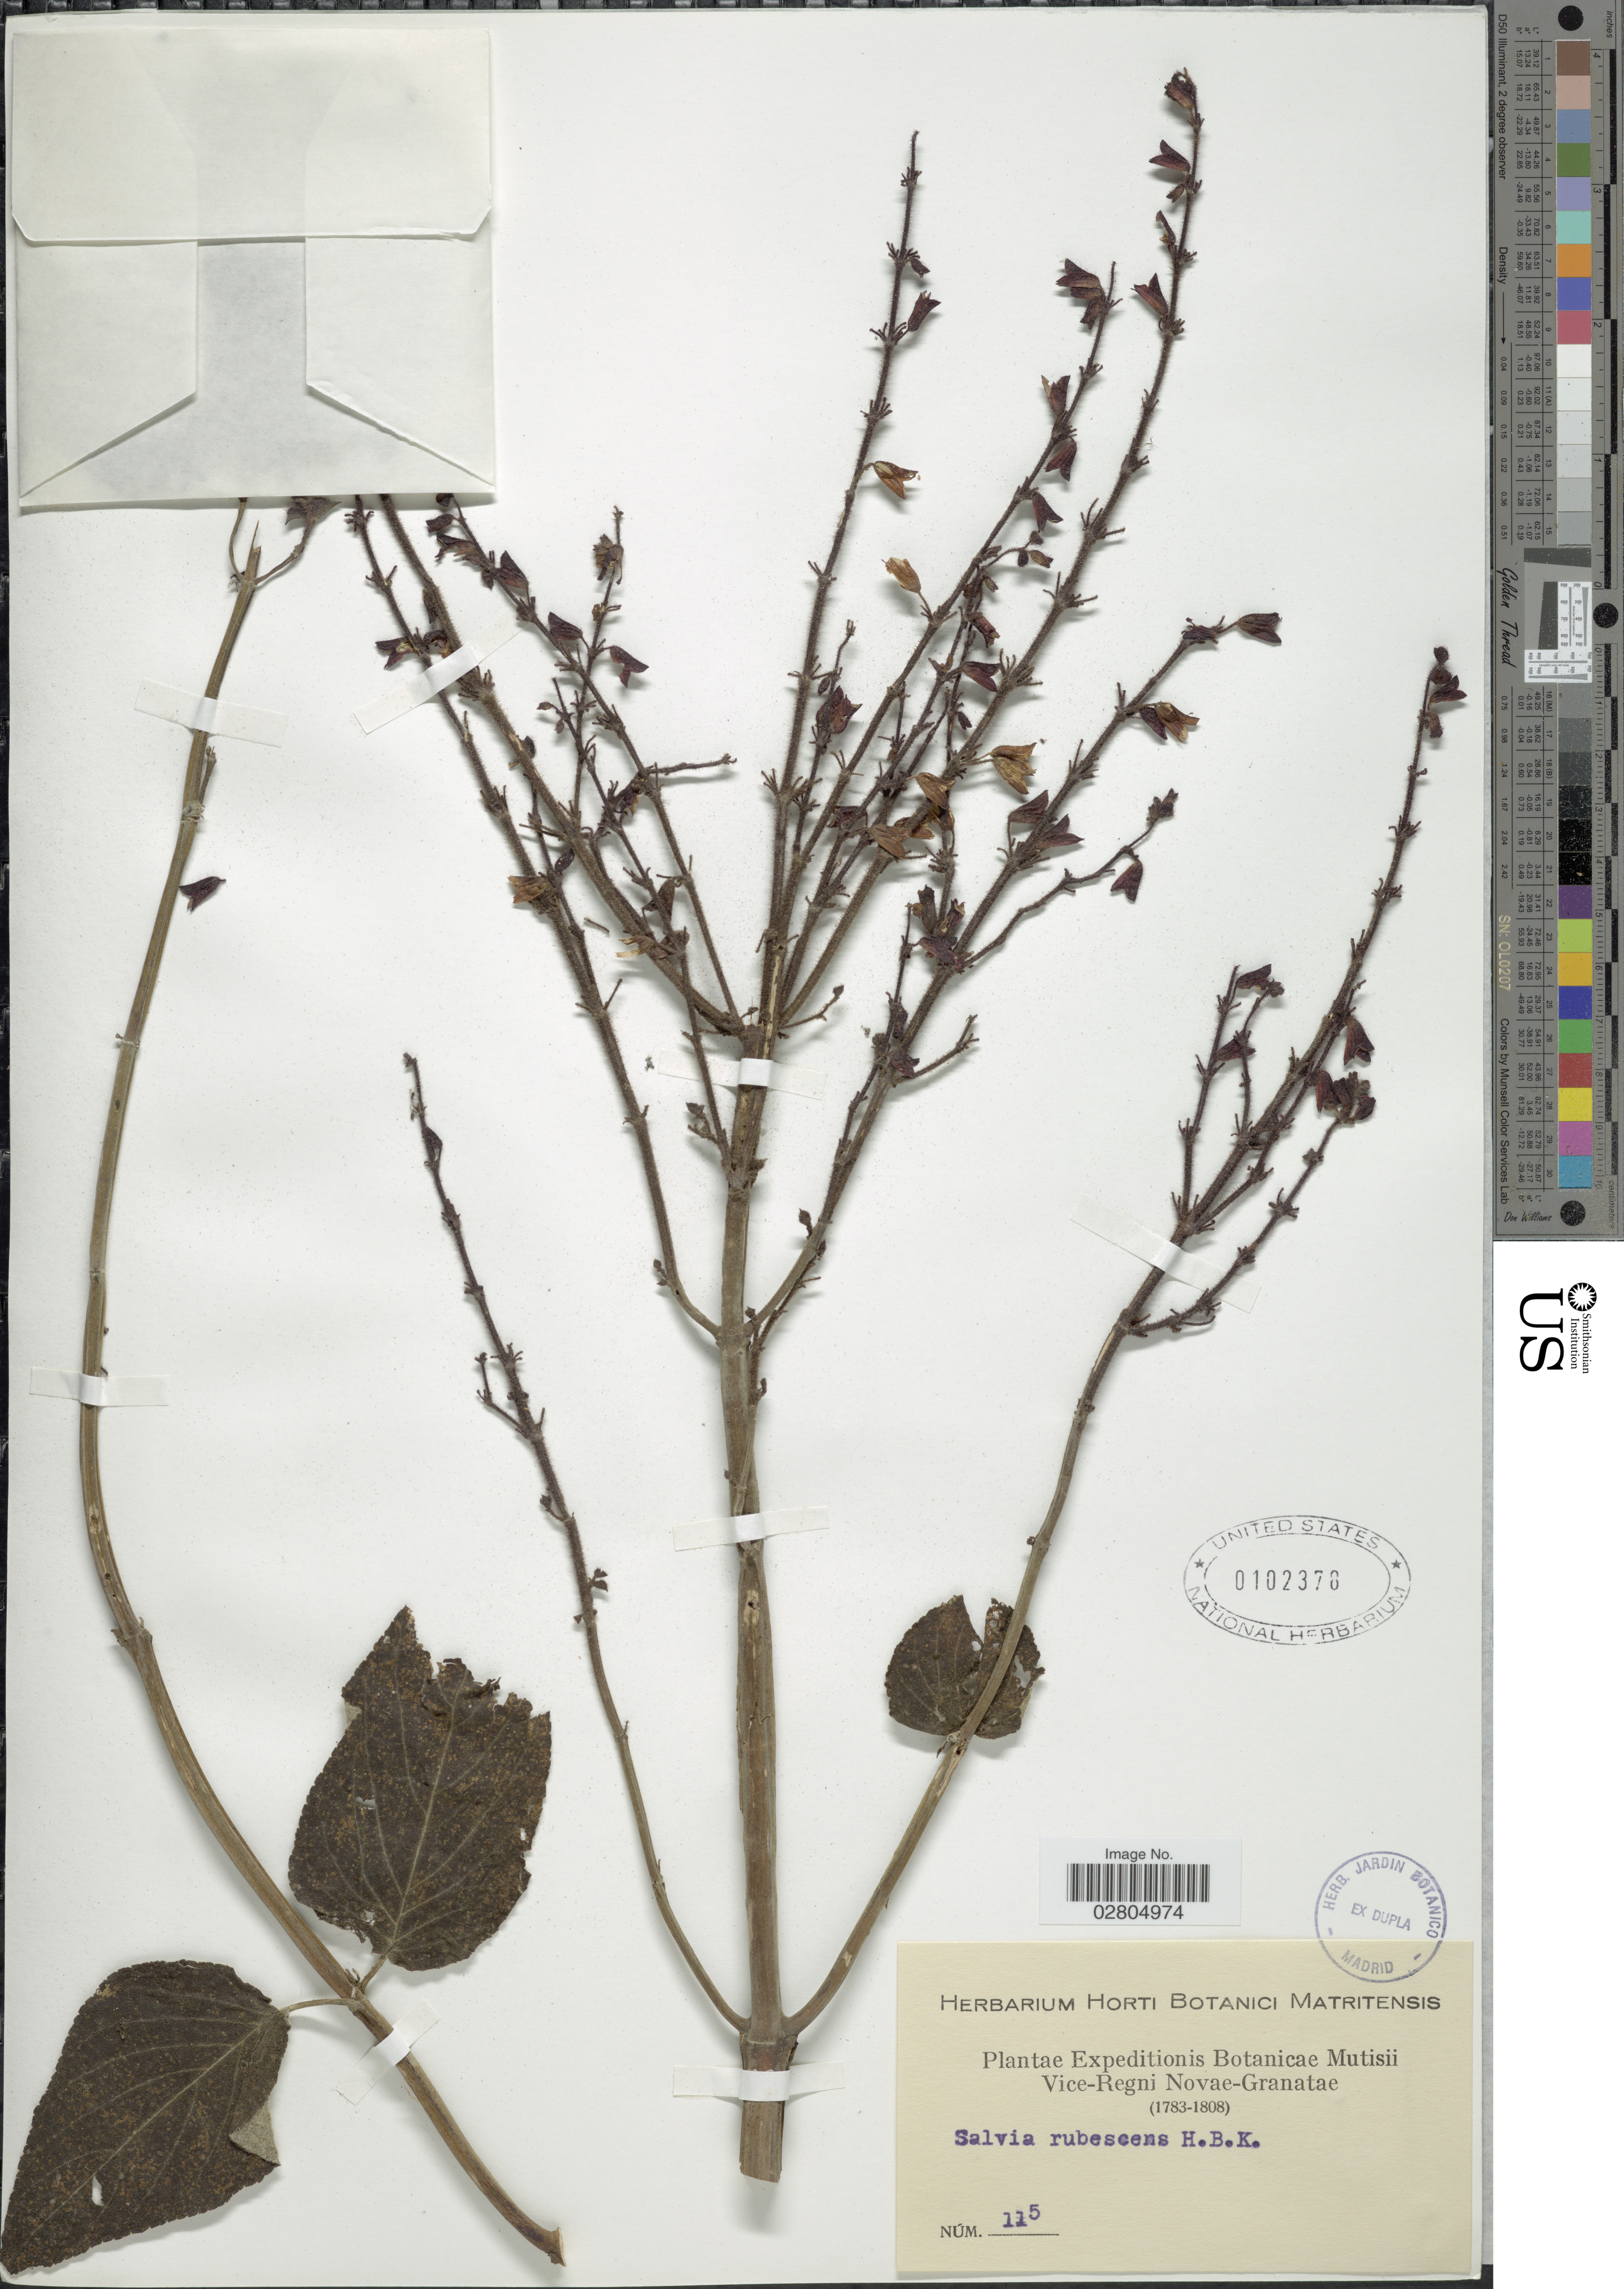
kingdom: Plantae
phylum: Tracheophyta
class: Magnoliopsida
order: Lamiales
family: Lamiaceae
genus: Salvia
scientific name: Salvia rubescens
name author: Kunth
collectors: ex herb. Horti Botanici Matritensis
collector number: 115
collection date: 1783/1808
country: Colombia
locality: Vice-Regni Novae-Granatae.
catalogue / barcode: US 102378